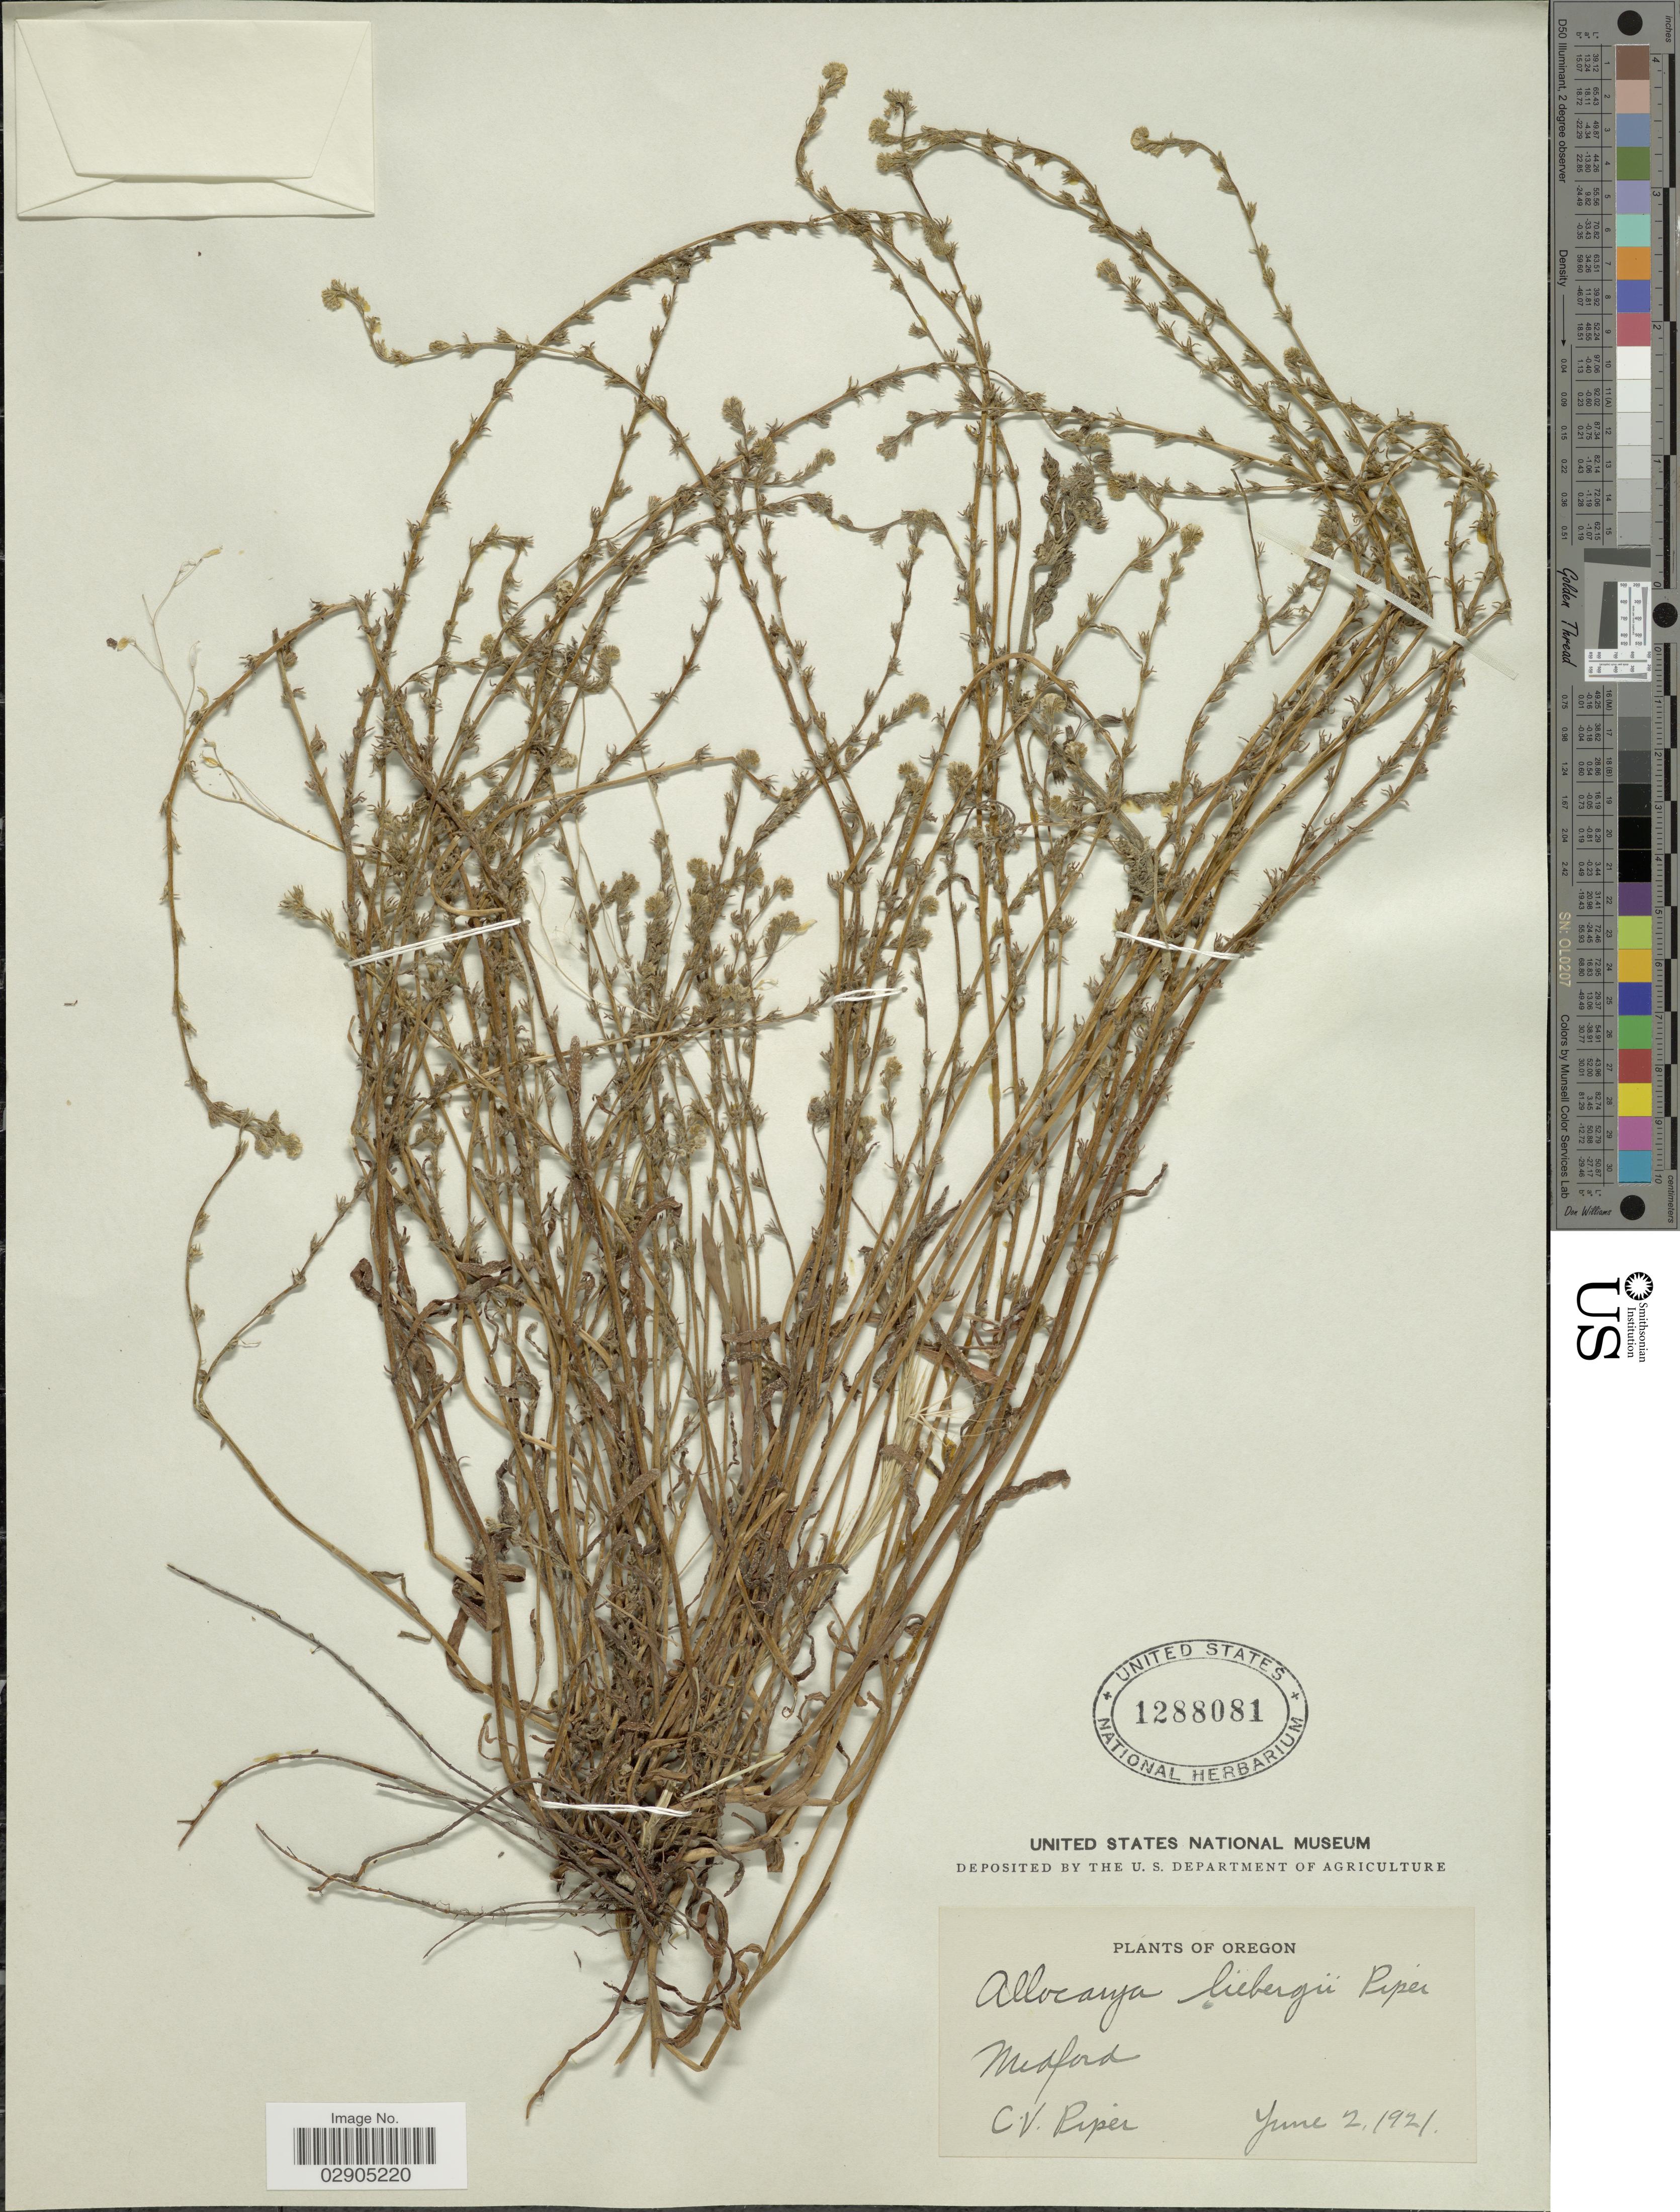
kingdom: Plantae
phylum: Tracheophyta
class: Magnoliopsida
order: Boraginales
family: Boraginaceae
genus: Allocarya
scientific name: Allocarya leibergii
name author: Piper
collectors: C. V. Piper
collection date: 1921-06-02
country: United States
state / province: Oregon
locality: Medford.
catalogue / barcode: US 1288081